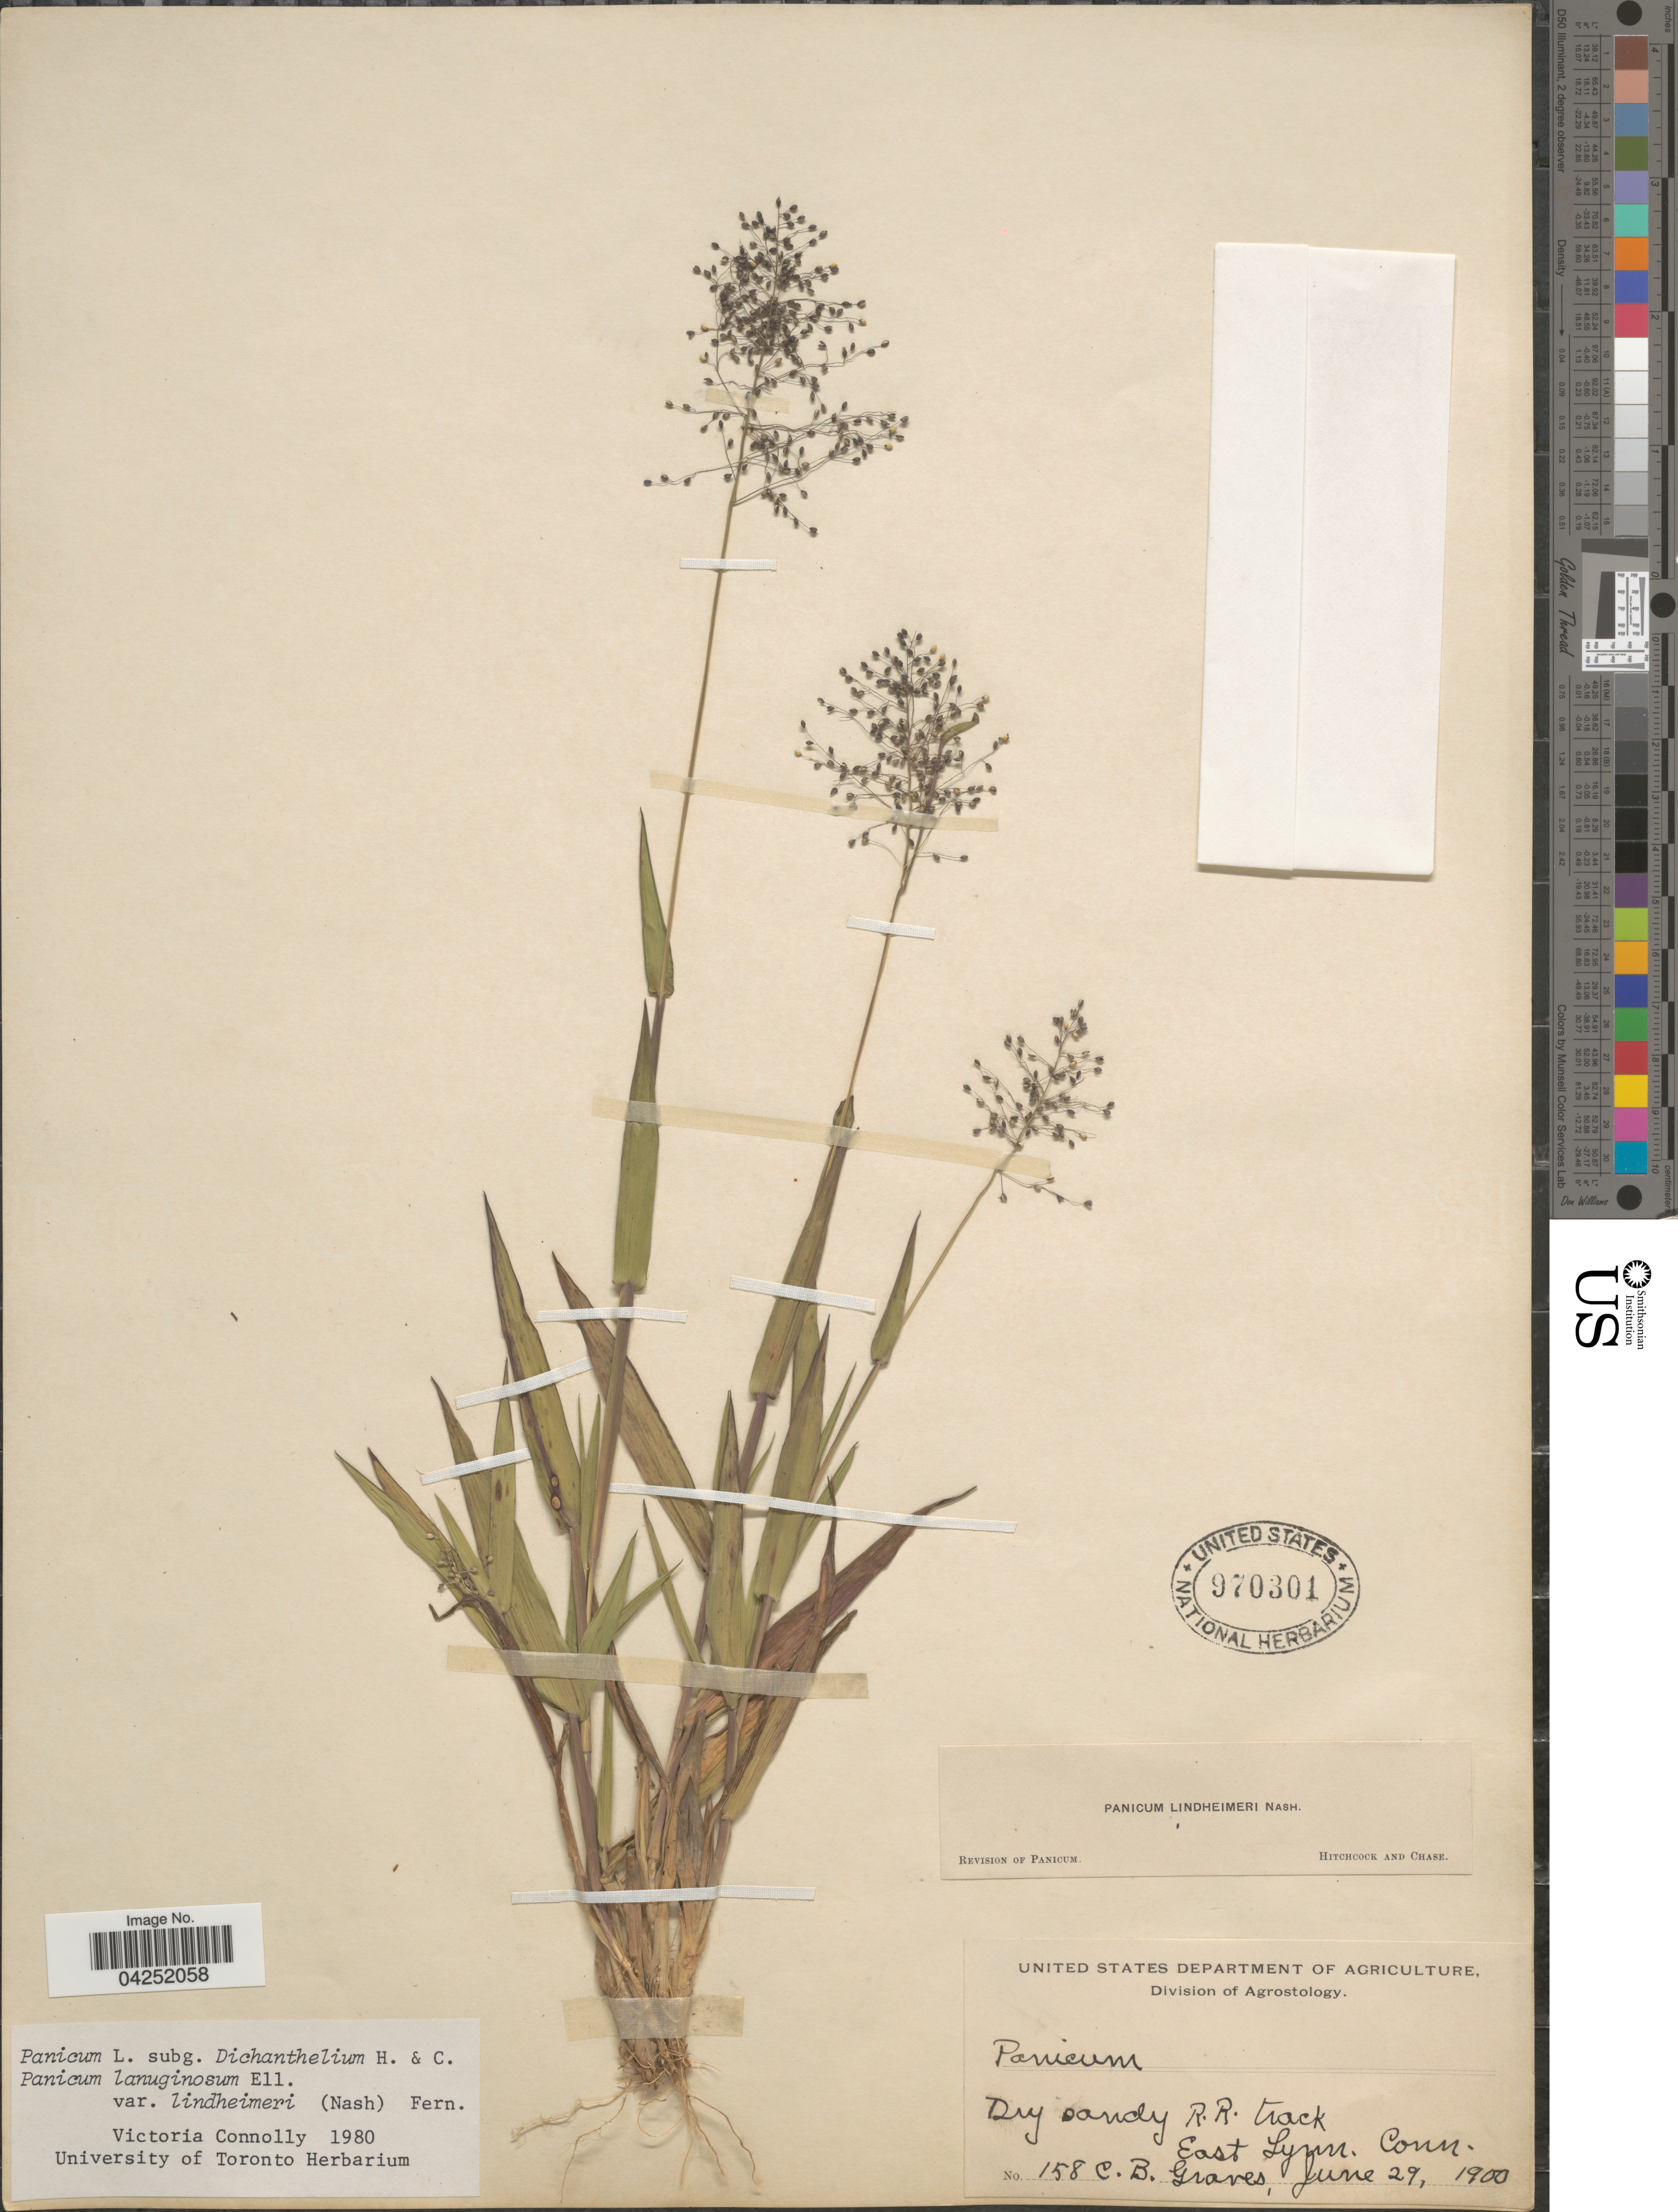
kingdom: Plantae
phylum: Tracheophyta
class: Liliopsida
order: Poales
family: Poaceae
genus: Dichanthelium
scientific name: Dichanthelium acuminatum var. lindheimeri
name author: (Nash) Gould & C.A. Clark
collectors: C. Graves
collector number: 158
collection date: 1900-06-29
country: United States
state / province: Connecticut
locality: Dry sandy R. R. track, East Lynn.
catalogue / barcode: US 970301